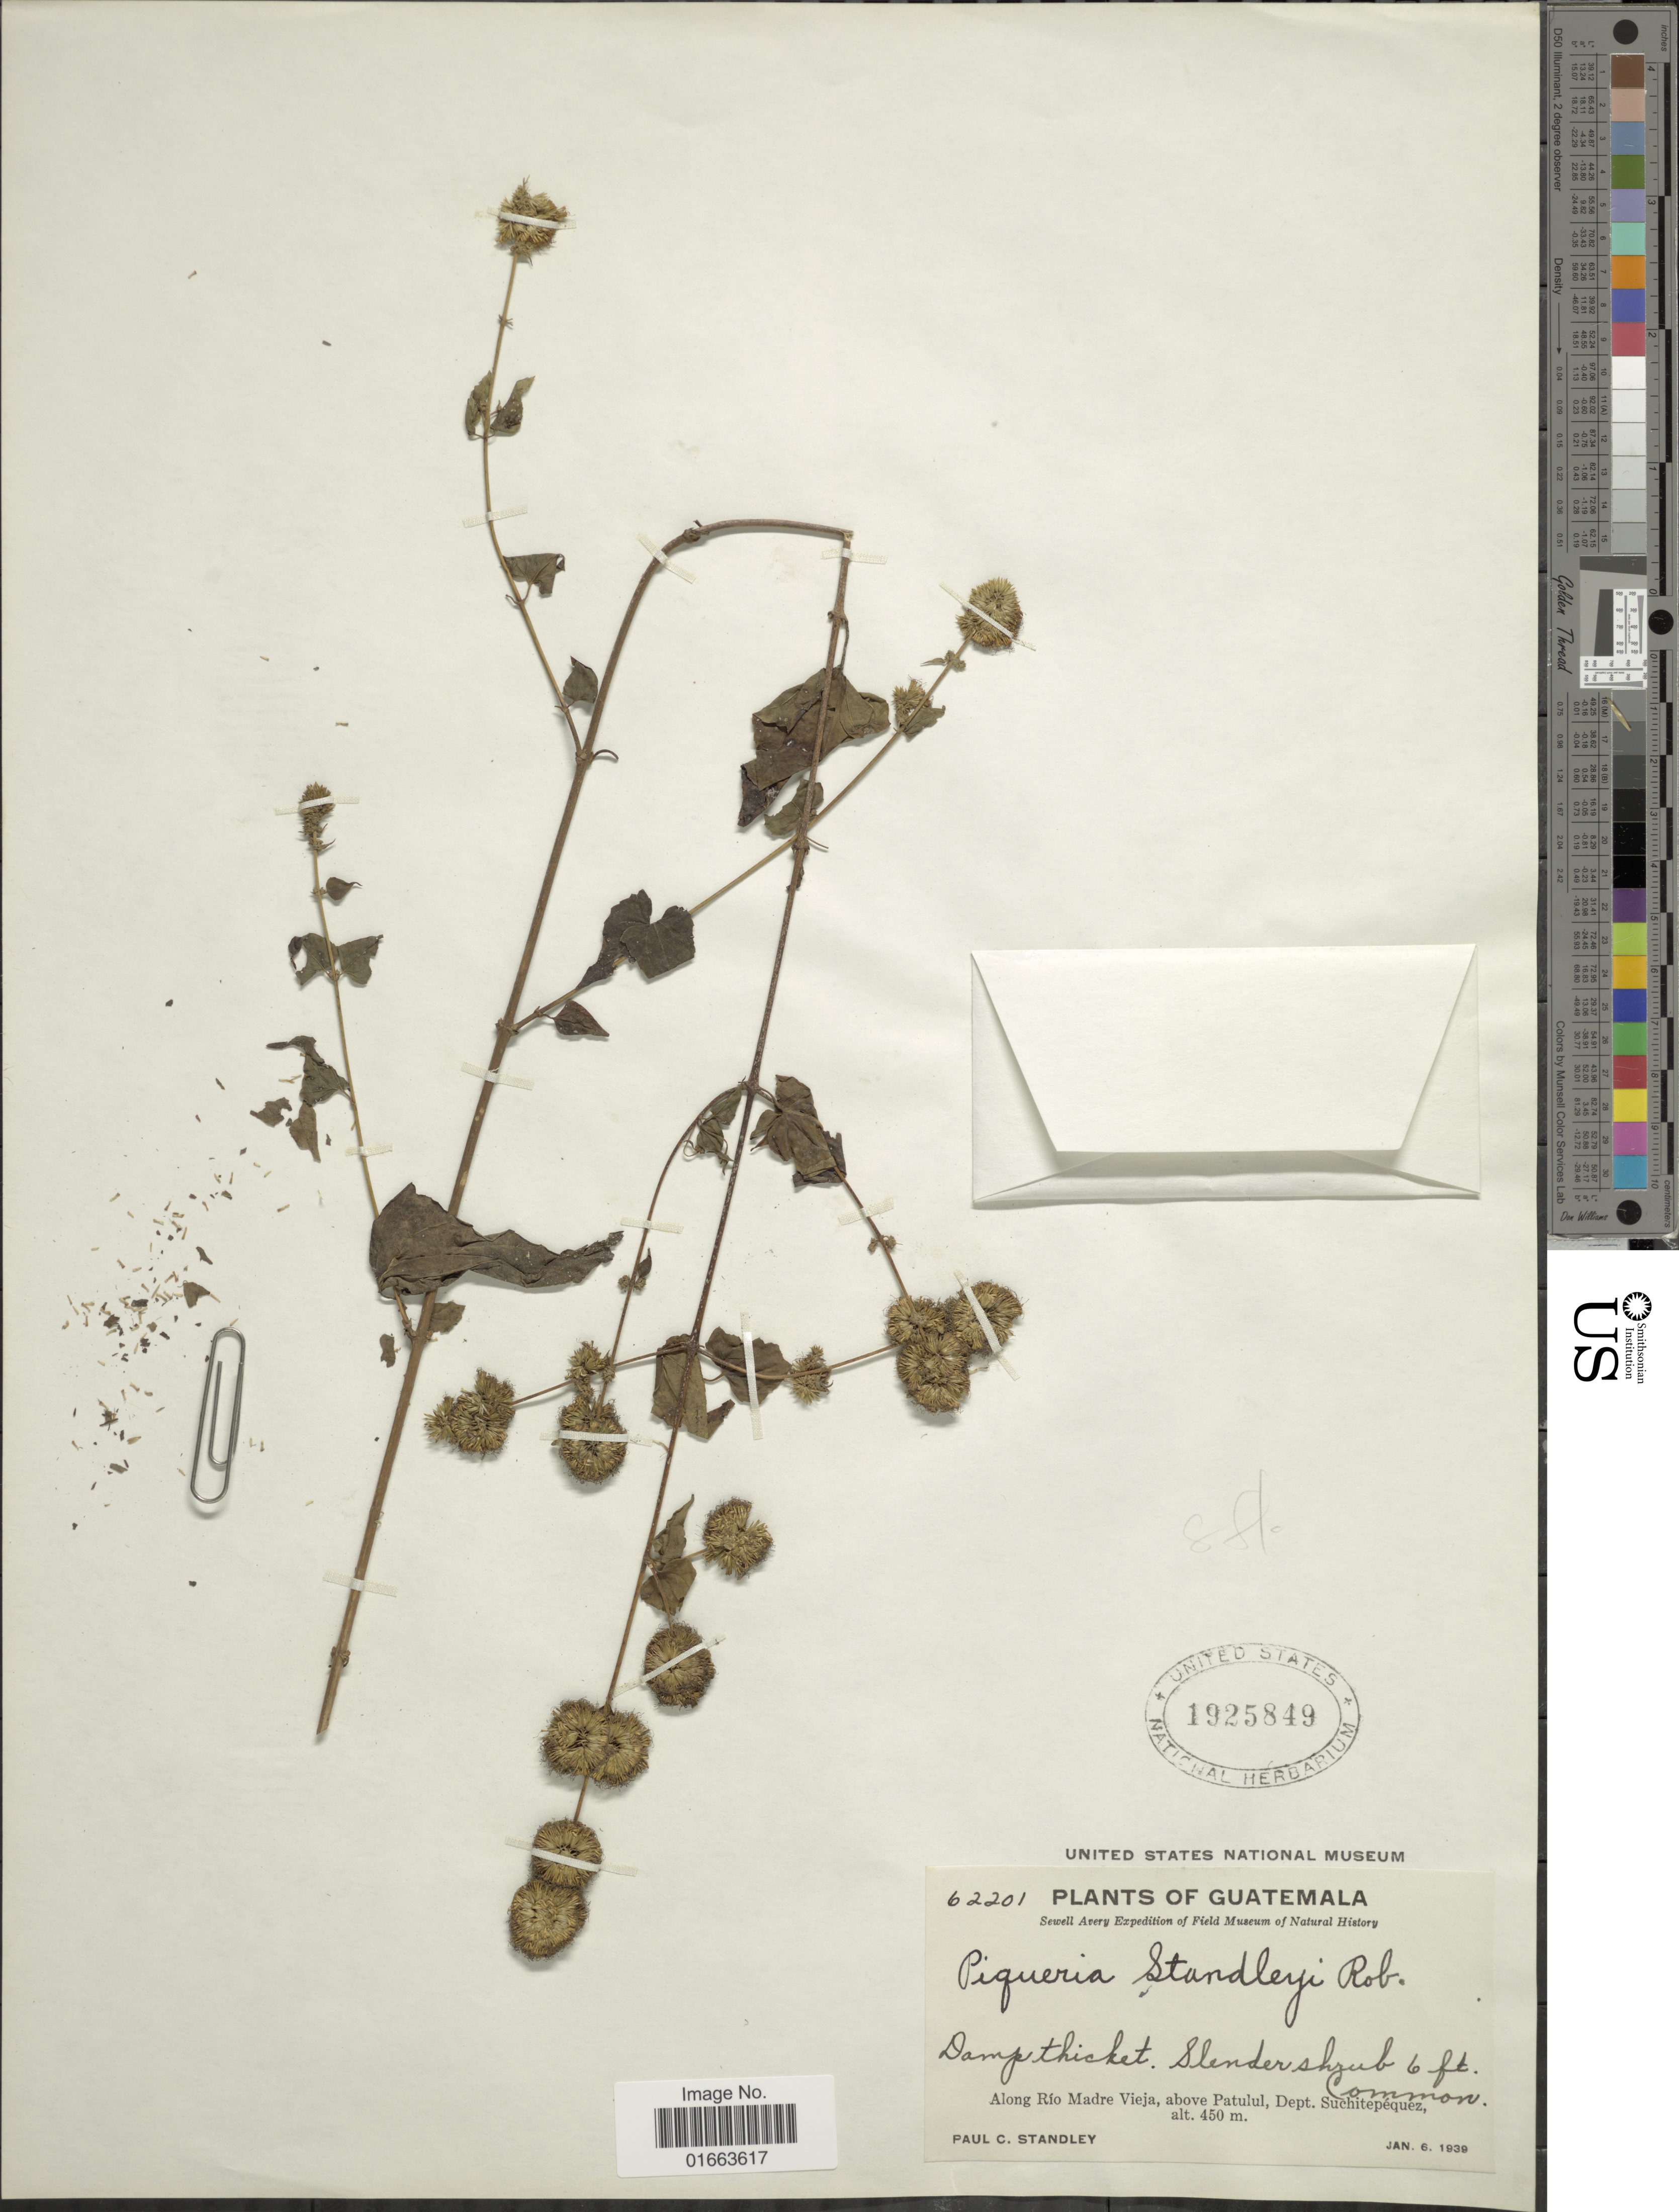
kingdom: Plantae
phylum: Tracheophyta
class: Magnoliopsida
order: Asterales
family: Asteraceae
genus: Koanophyllon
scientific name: Koanophyllon standleyi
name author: (B.L. Rob.) R.M. King & H. Rob.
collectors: P. C. Standley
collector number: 62001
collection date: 1939-01-06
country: Guatemala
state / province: Suchitepéquez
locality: Damp thicket, along Río Madre Vieja, above Patulul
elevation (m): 450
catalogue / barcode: US 1925849